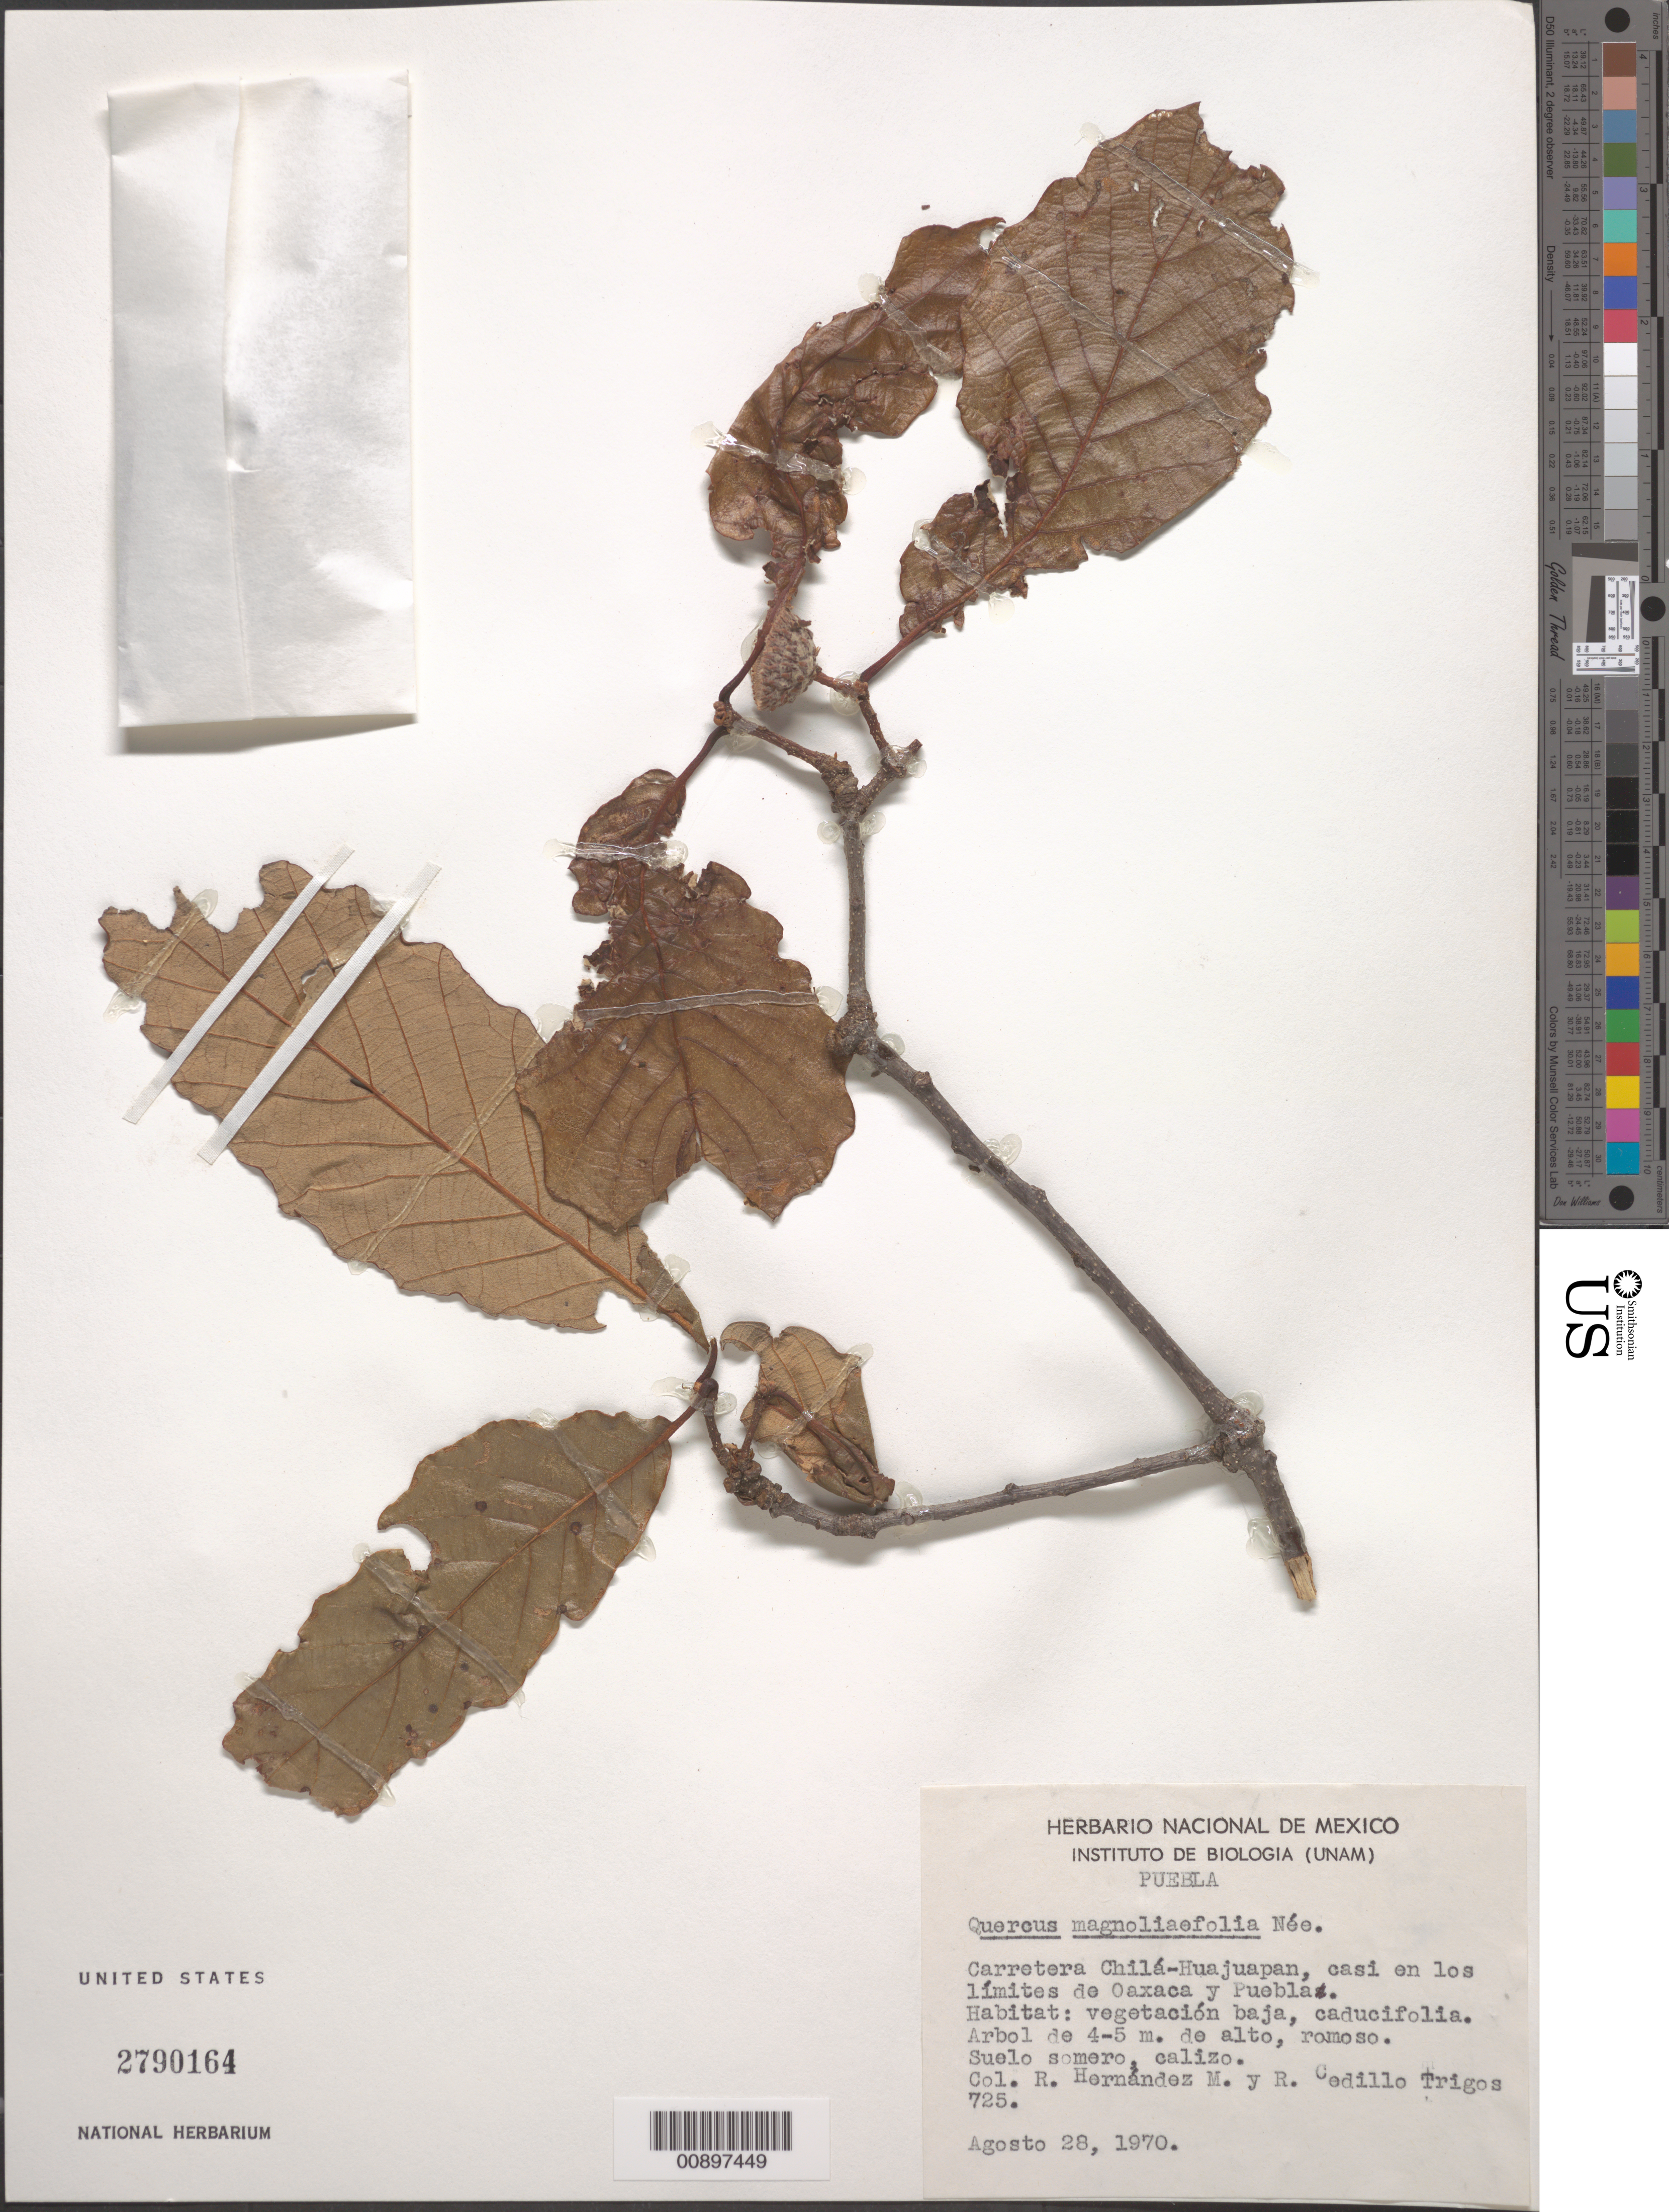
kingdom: Plantae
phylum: Tracheophyta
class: Magnoliopsida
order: Fagales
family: Fagaceae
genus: Quercus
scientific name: Quercus magnoliifolia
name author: Née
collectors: R. M. Hernandez & R. CedilloT.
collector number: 725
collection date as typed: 28 Aug 1970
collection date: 1970-08-28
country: Mexico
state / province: Puebla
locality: Carretera Chilá-Huajuapan, casi en los límites de Oaxaca y Puebla.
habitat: Vegetación baja, caducifolia. Suelo somero, calizo.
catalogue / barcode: US 2790164